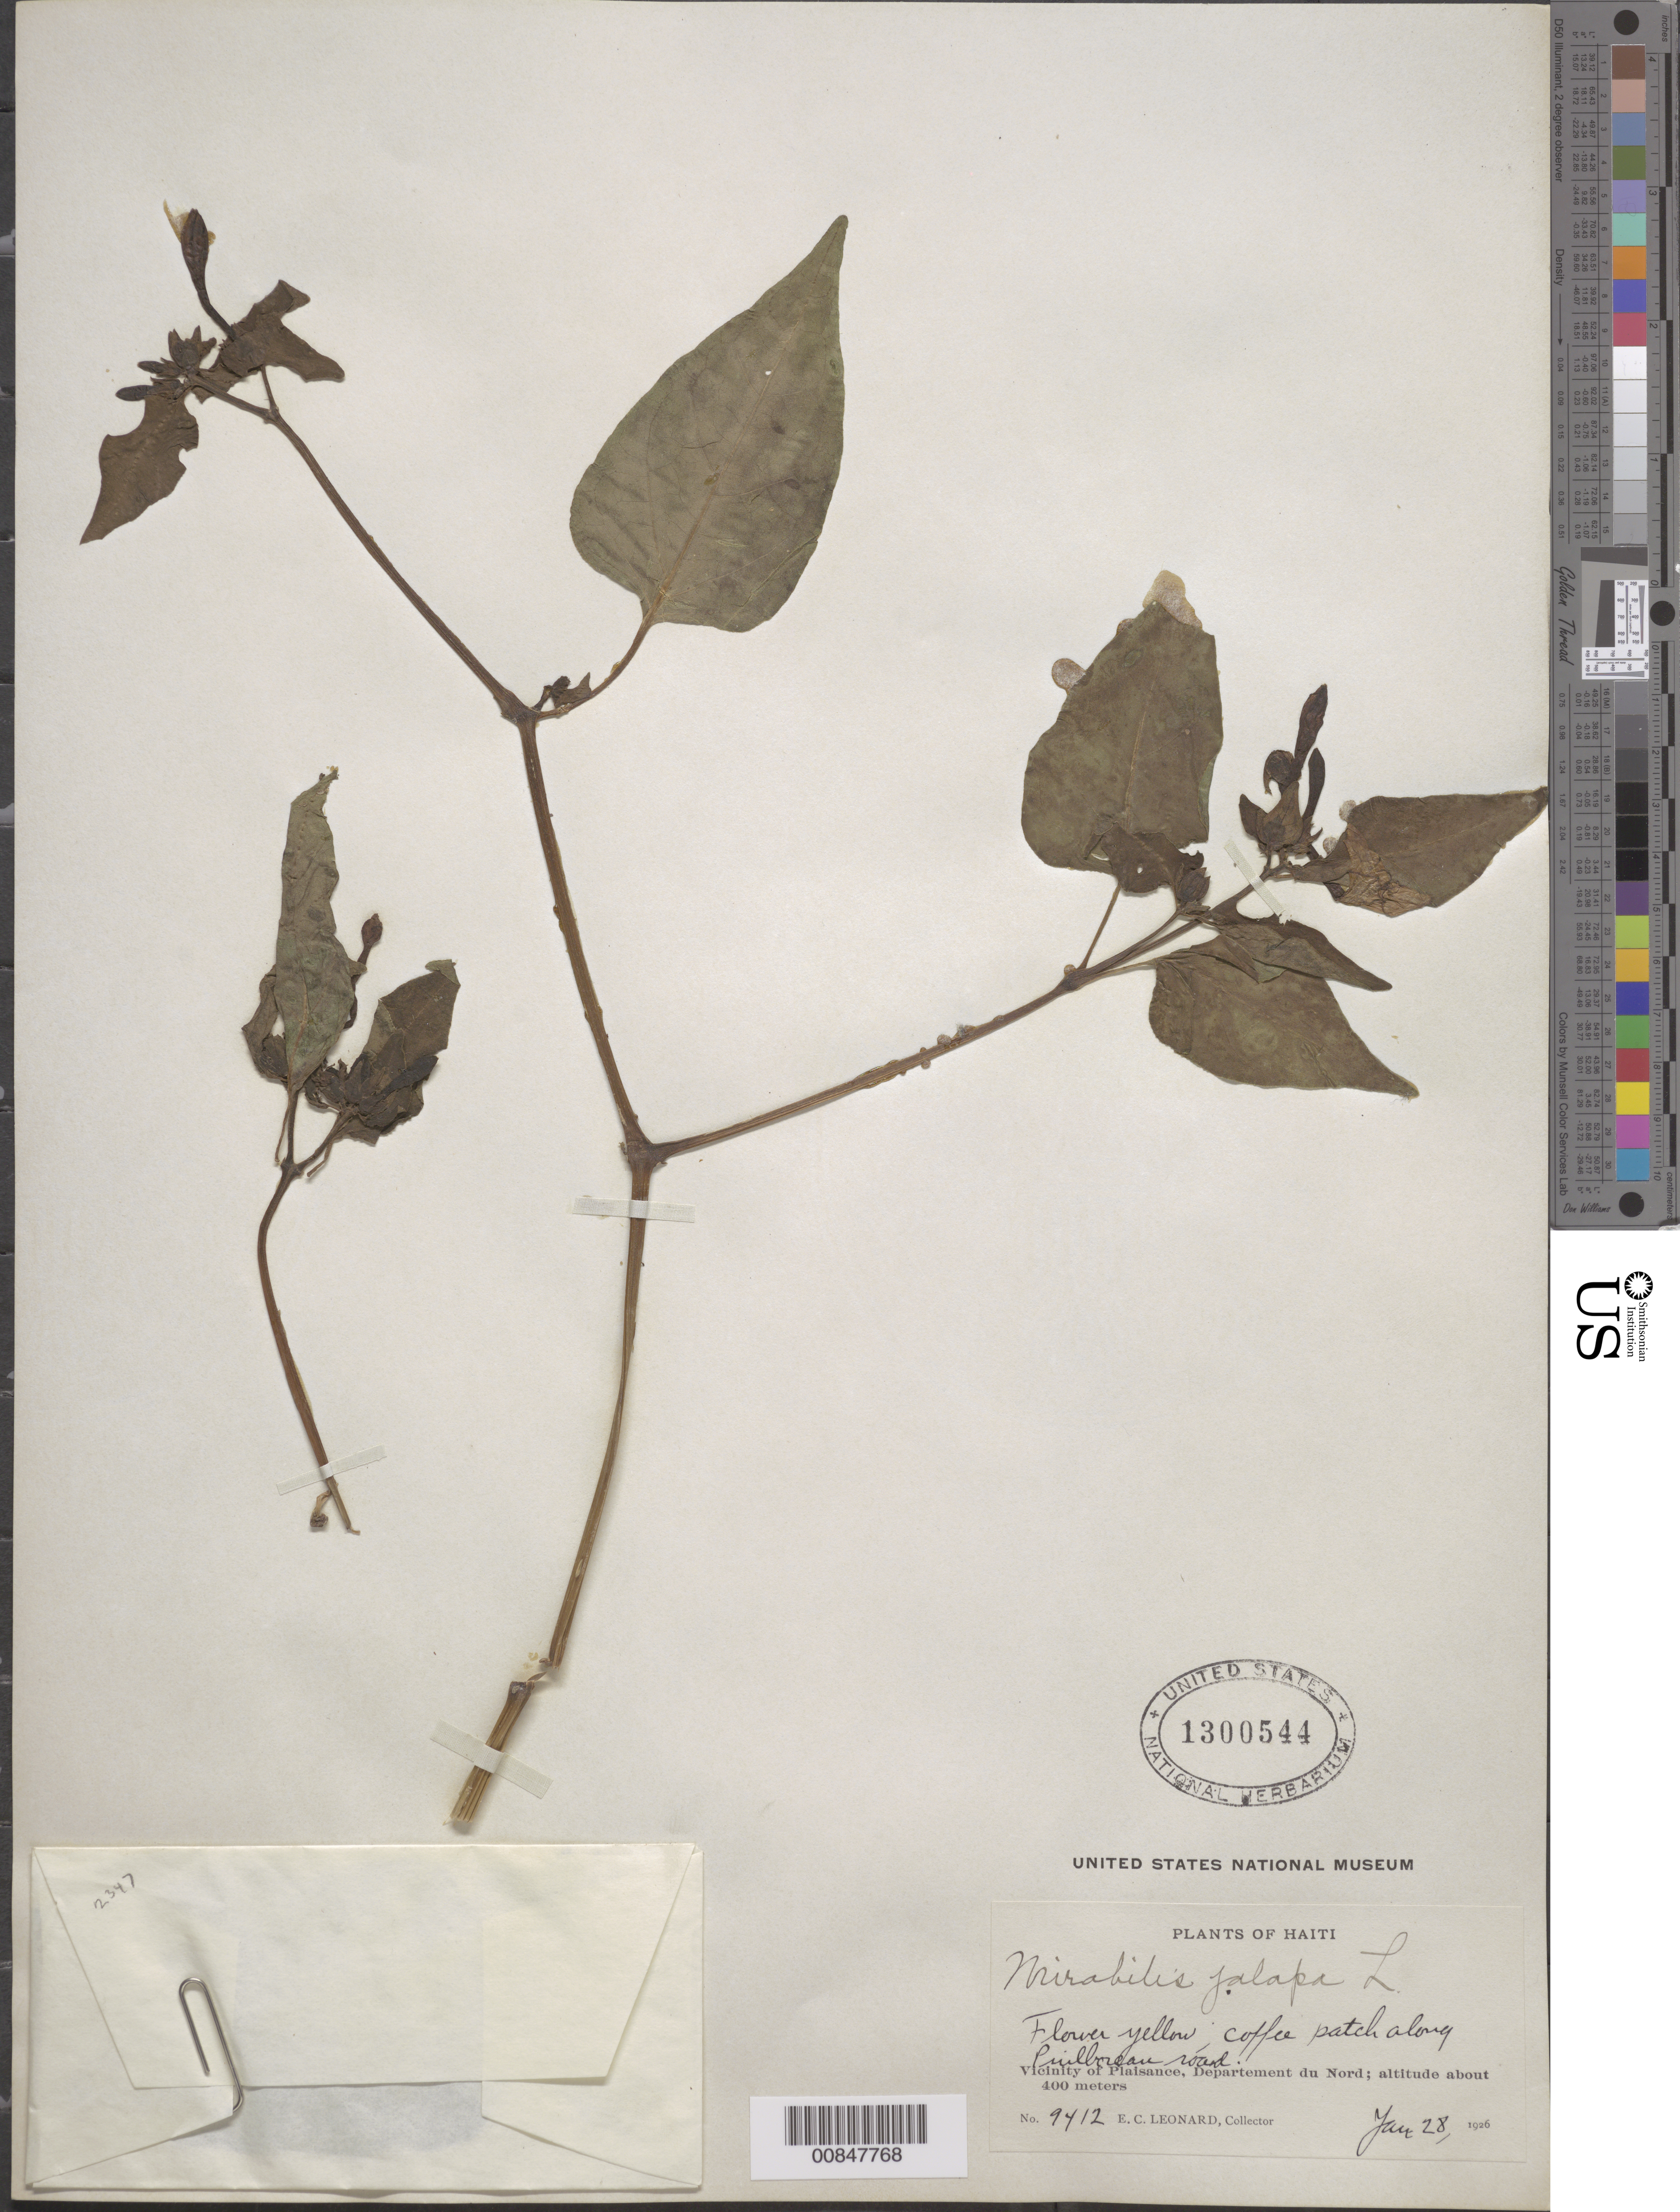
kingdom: Plantae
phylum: Tracheophyta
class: Magnoliopsida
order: Caryophyllales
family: Nyctaginaceae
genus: Mirabilis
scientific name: Mirabilis jalapa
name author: L.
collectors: E. C. Leonard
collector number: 9412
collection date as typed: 28 Jan 1926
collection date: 1926-01-28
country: Haiti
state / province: Nord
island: Hispaniola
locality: Vicinity of Plaisance. Along Puilboreau Road.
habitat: Coffe patch along road.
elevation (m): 400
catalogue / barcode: US 1300544